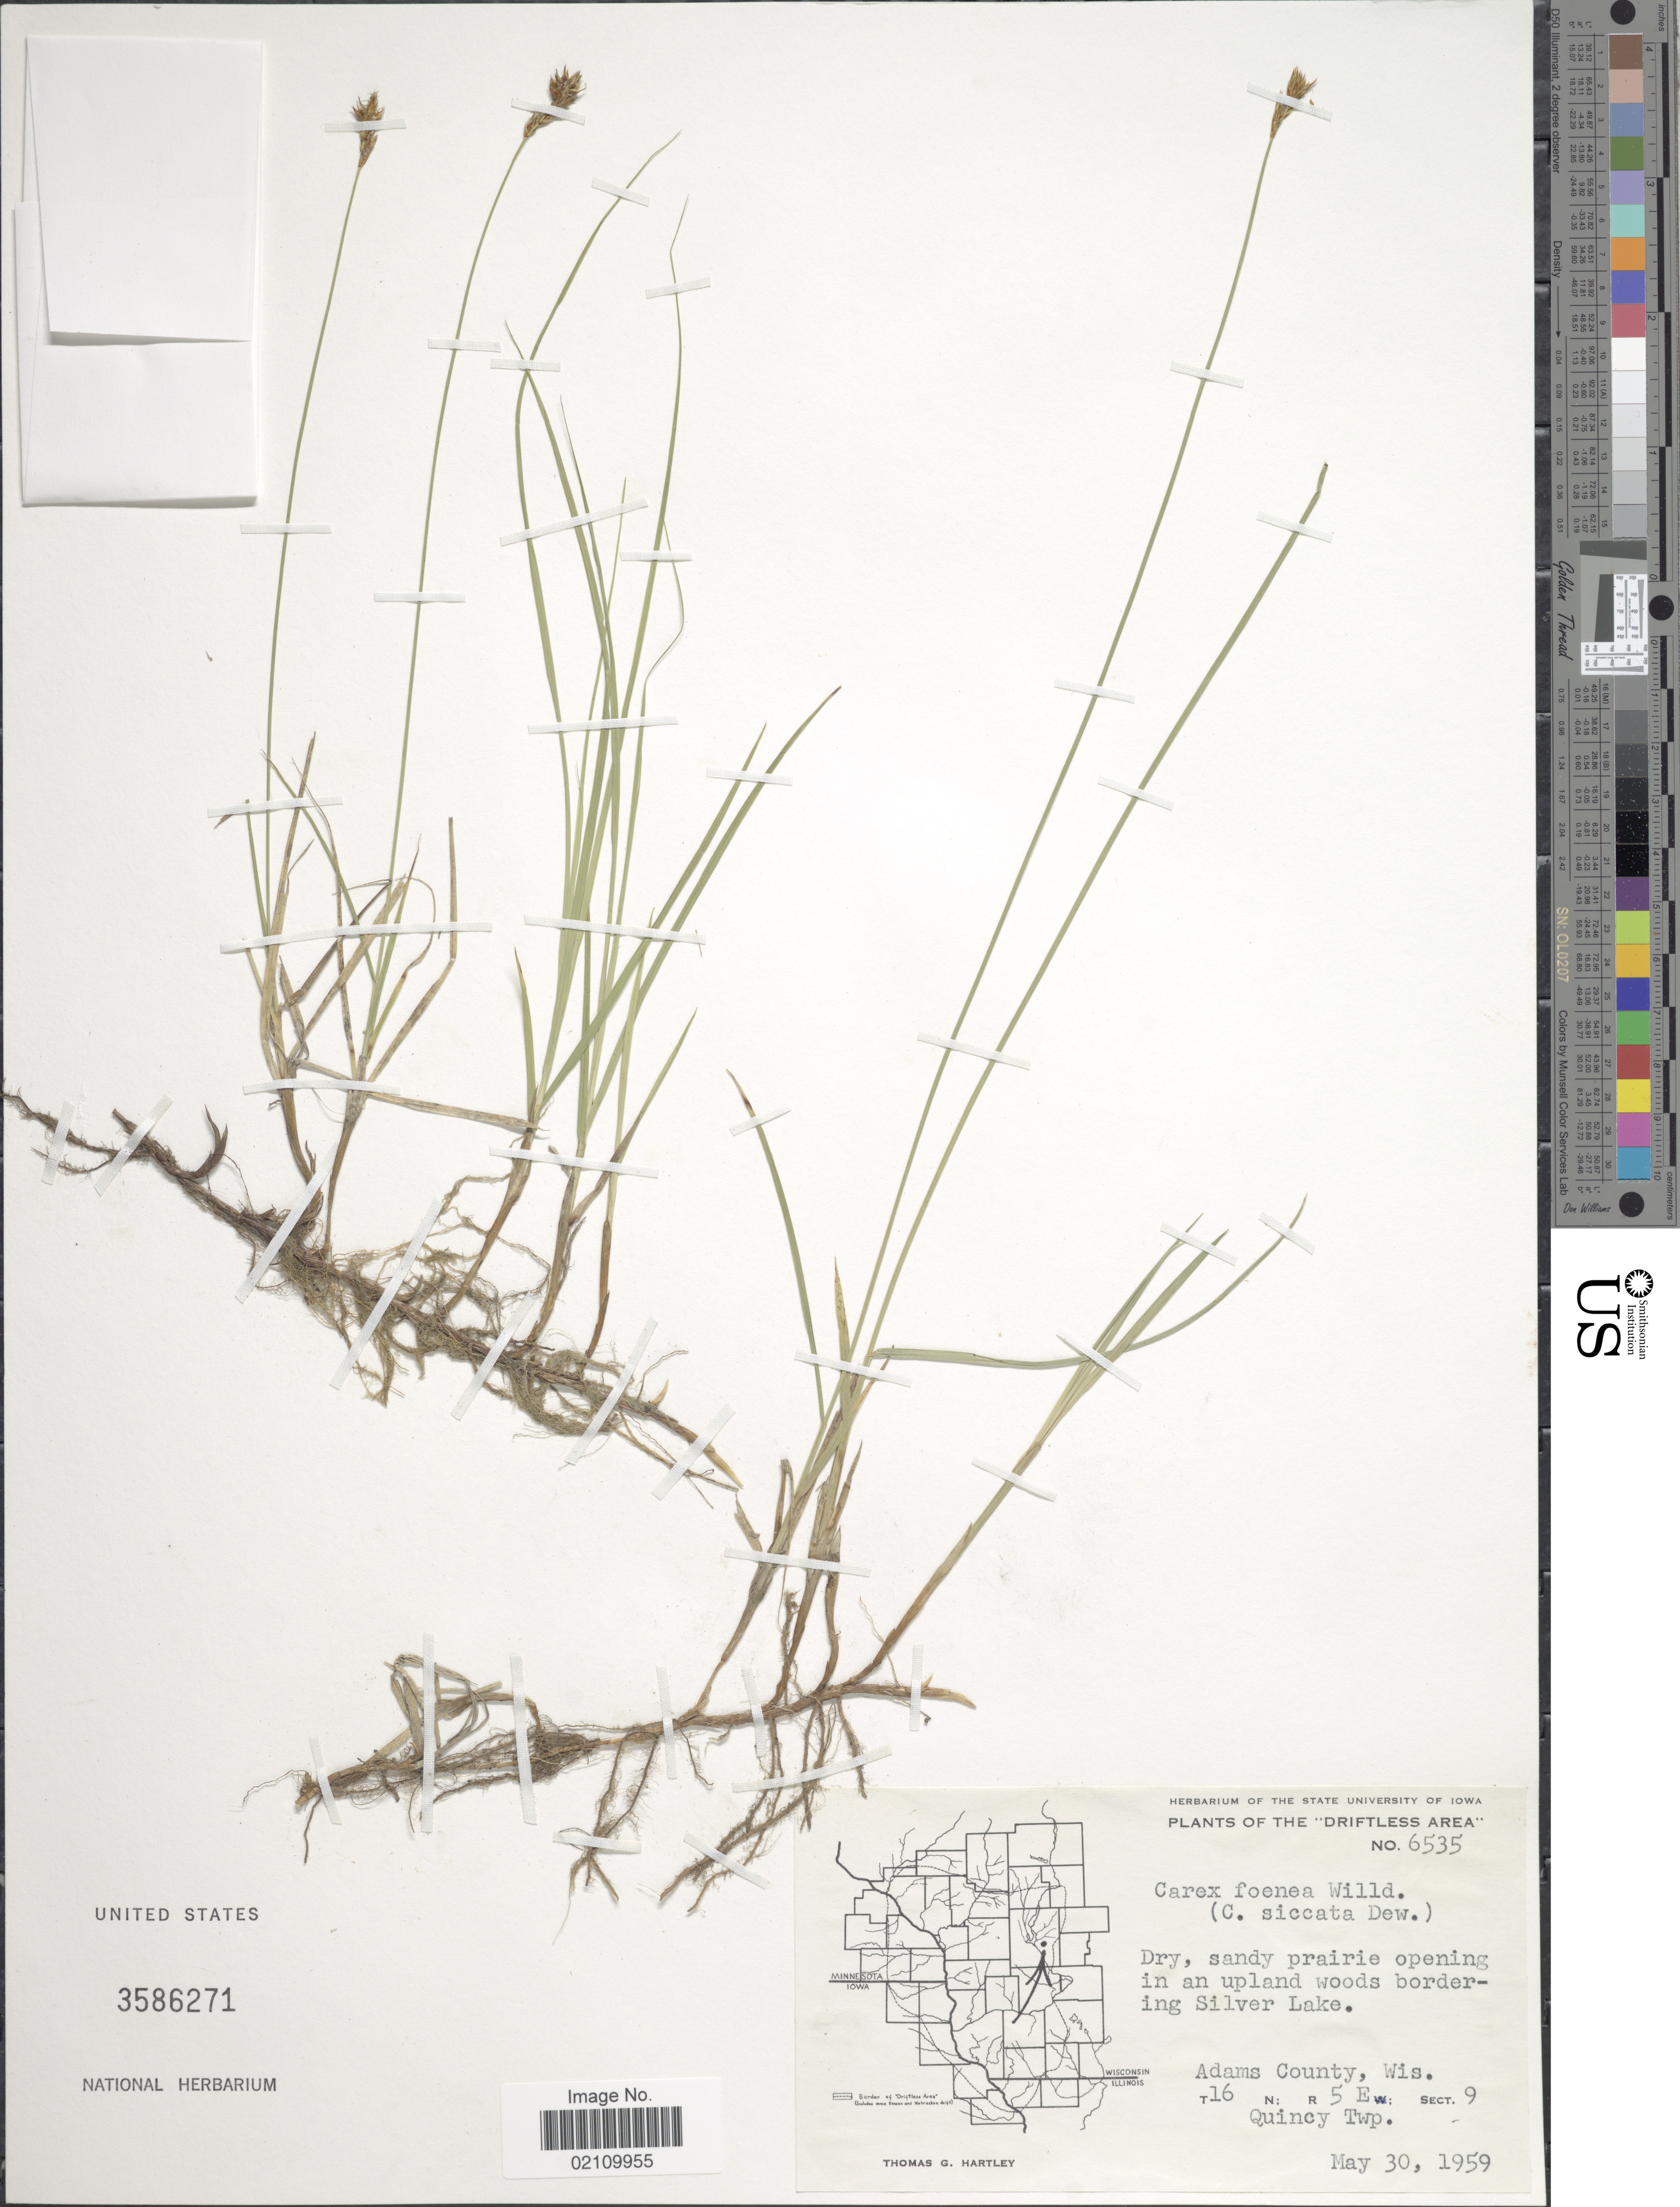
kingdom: Plantae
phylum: Tracheophyta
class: Liliopsida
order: Poales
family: Cyperaceae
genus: Carex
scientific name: Carex foenea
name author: Willd.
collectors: T. G. Hartley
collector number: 6535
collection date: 1959-05-30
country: United States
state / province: Wisconsin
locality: The "Driftless Area". Dry, sandy prairie opening in an upland woods bordering Silver Lake. Adams County, Wis. T16N; R5E: Sect.9. Quincy Twp.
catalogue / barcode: US 3586271